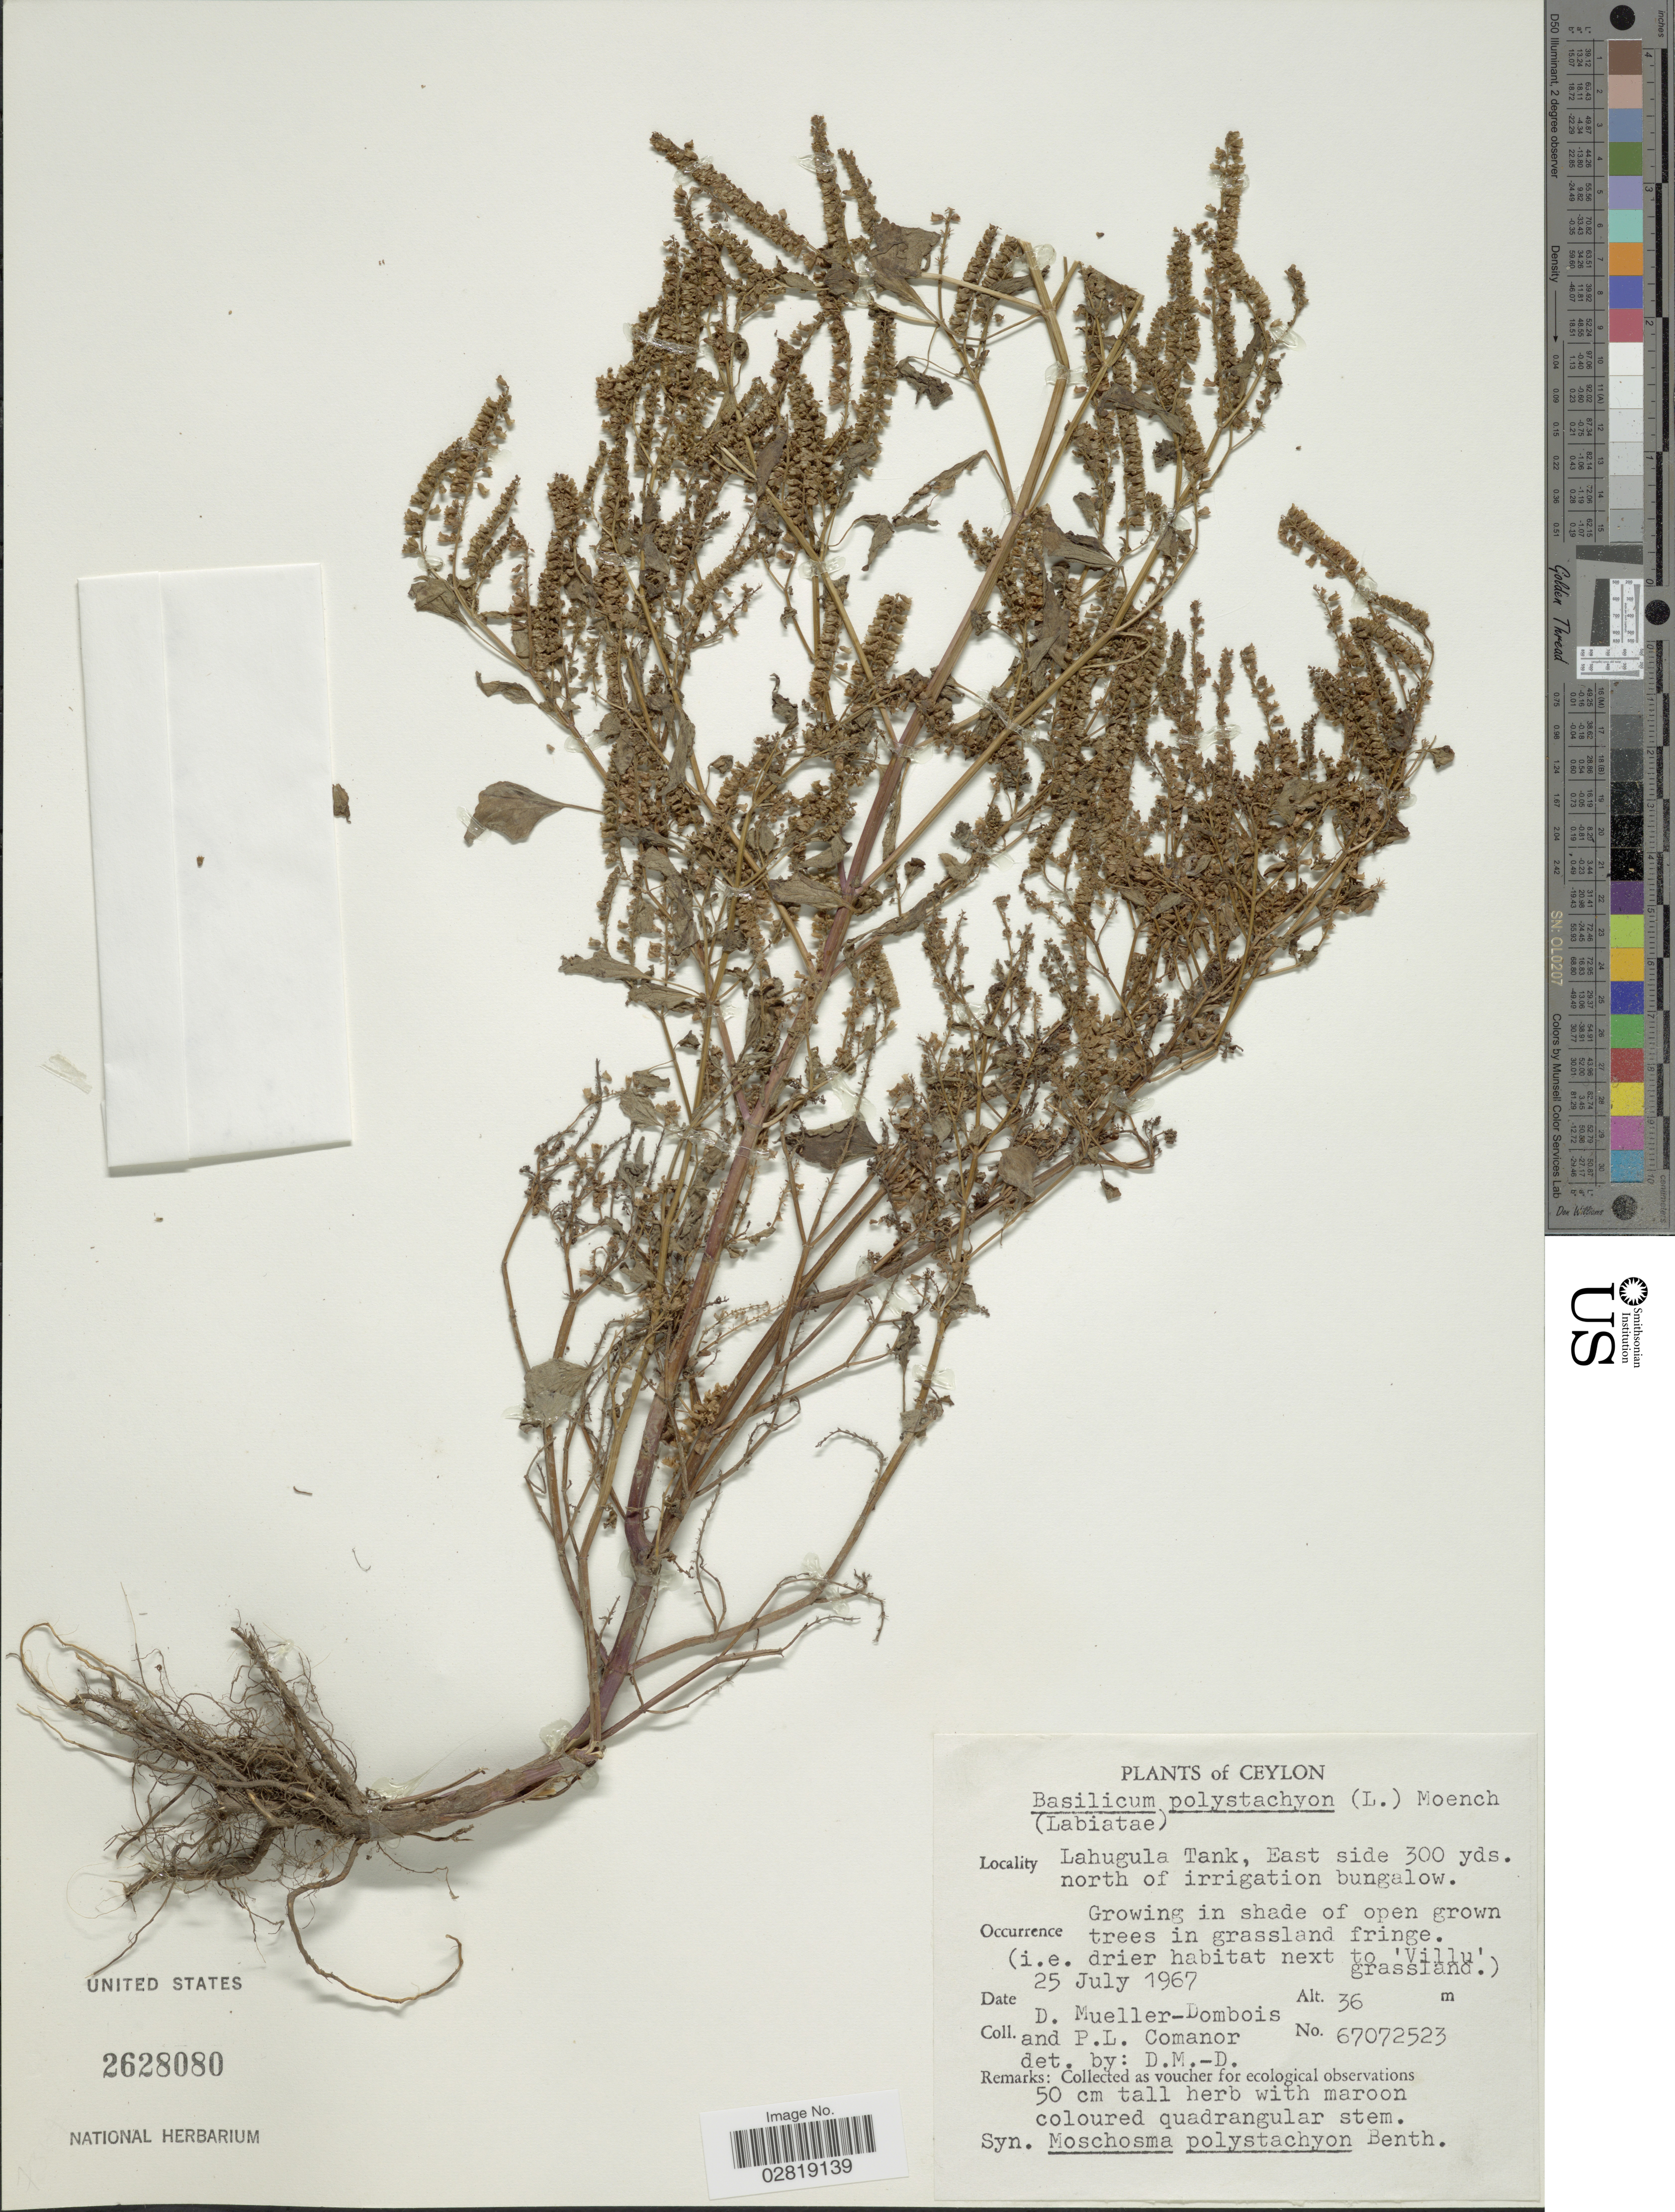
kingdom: Plantae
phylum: Tracheophyta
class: Magnoliopsida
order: Lamiales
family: Lamiaceae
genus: Basilicum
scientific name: Basilicum polystachyon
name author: (L.) Moench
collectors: D. Mueller-Dombois & P. Comanor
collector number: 67072523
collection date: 1967-07-25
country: Sri Lanka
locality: Ceylon. Lahugula Tank, East side 300 yds. north of irrigation bungalow.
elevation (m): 36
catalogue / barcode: US 2628080